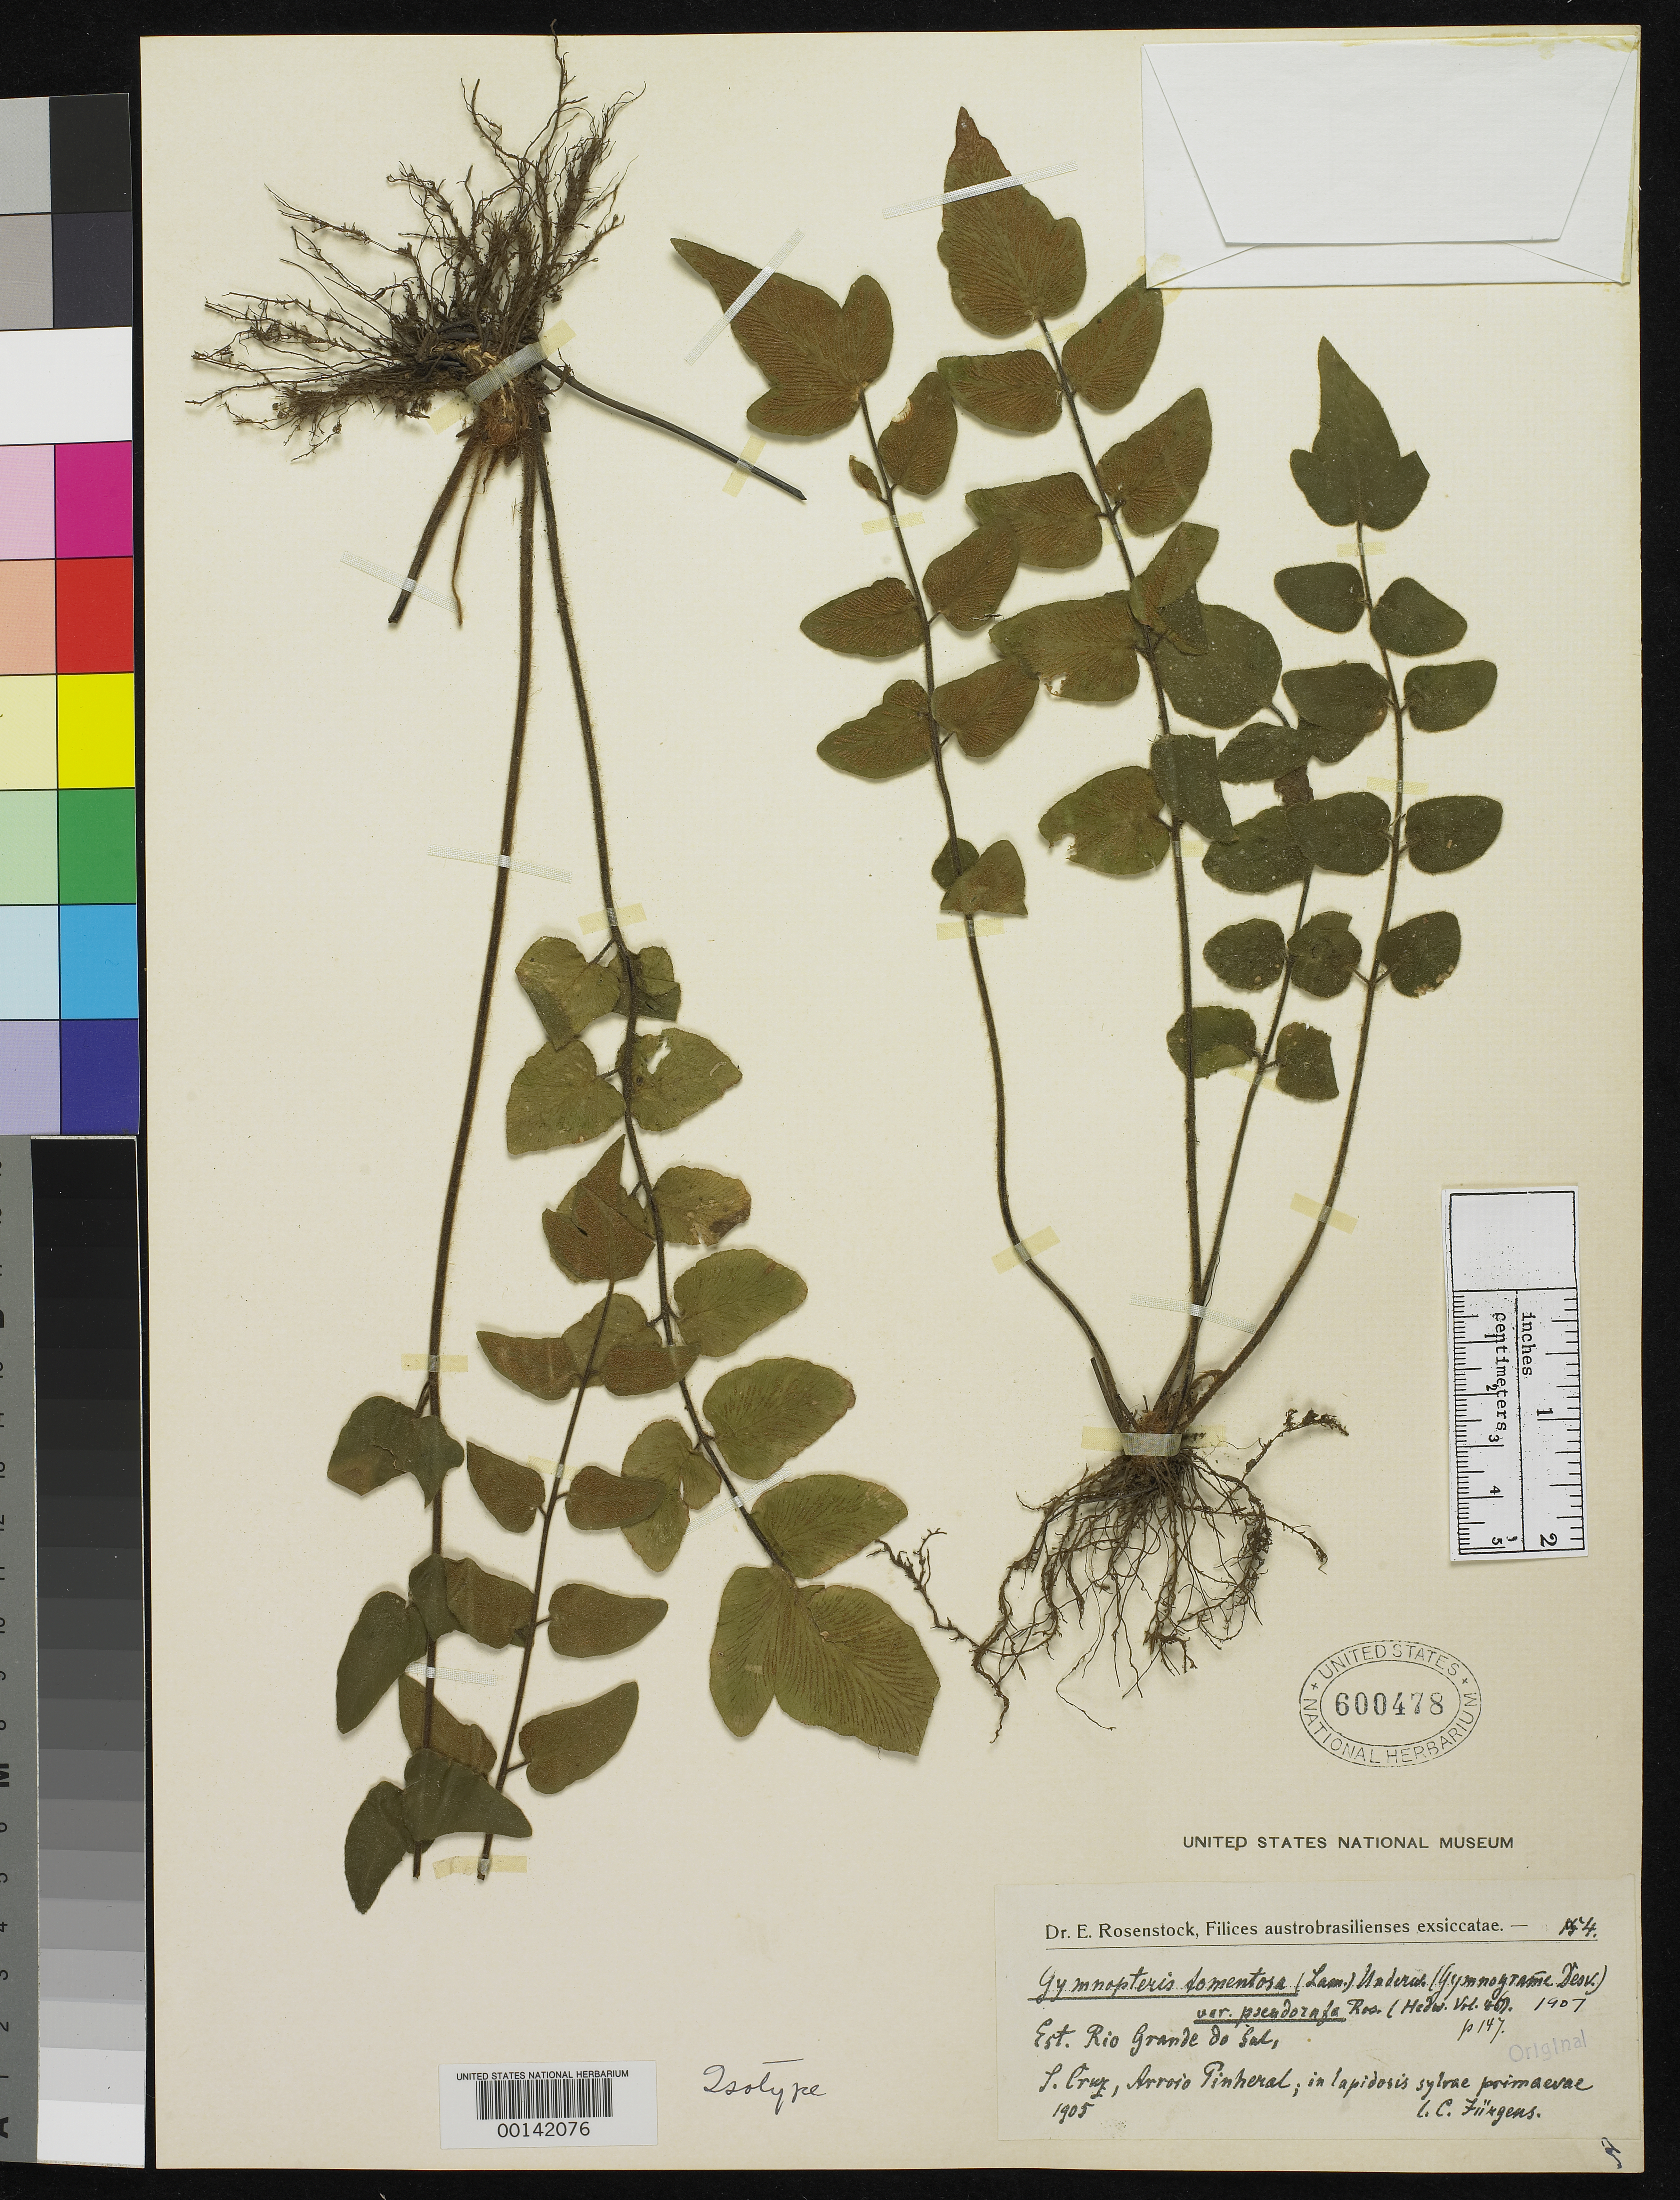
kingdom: Plantae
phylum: Tracheophyta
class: Polypodiopsida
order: Polypodiales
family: Pteridaceae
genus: Gymnopteris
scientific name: Gymnopteris tomentosa var. pseudorufa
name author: Rosenst.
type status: Type Collection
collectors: C. Juergens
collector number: Rosenstock Exs. 154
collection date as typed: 1905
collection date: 1905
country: Brazil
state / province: Minas Gerais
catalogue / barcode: US 600478